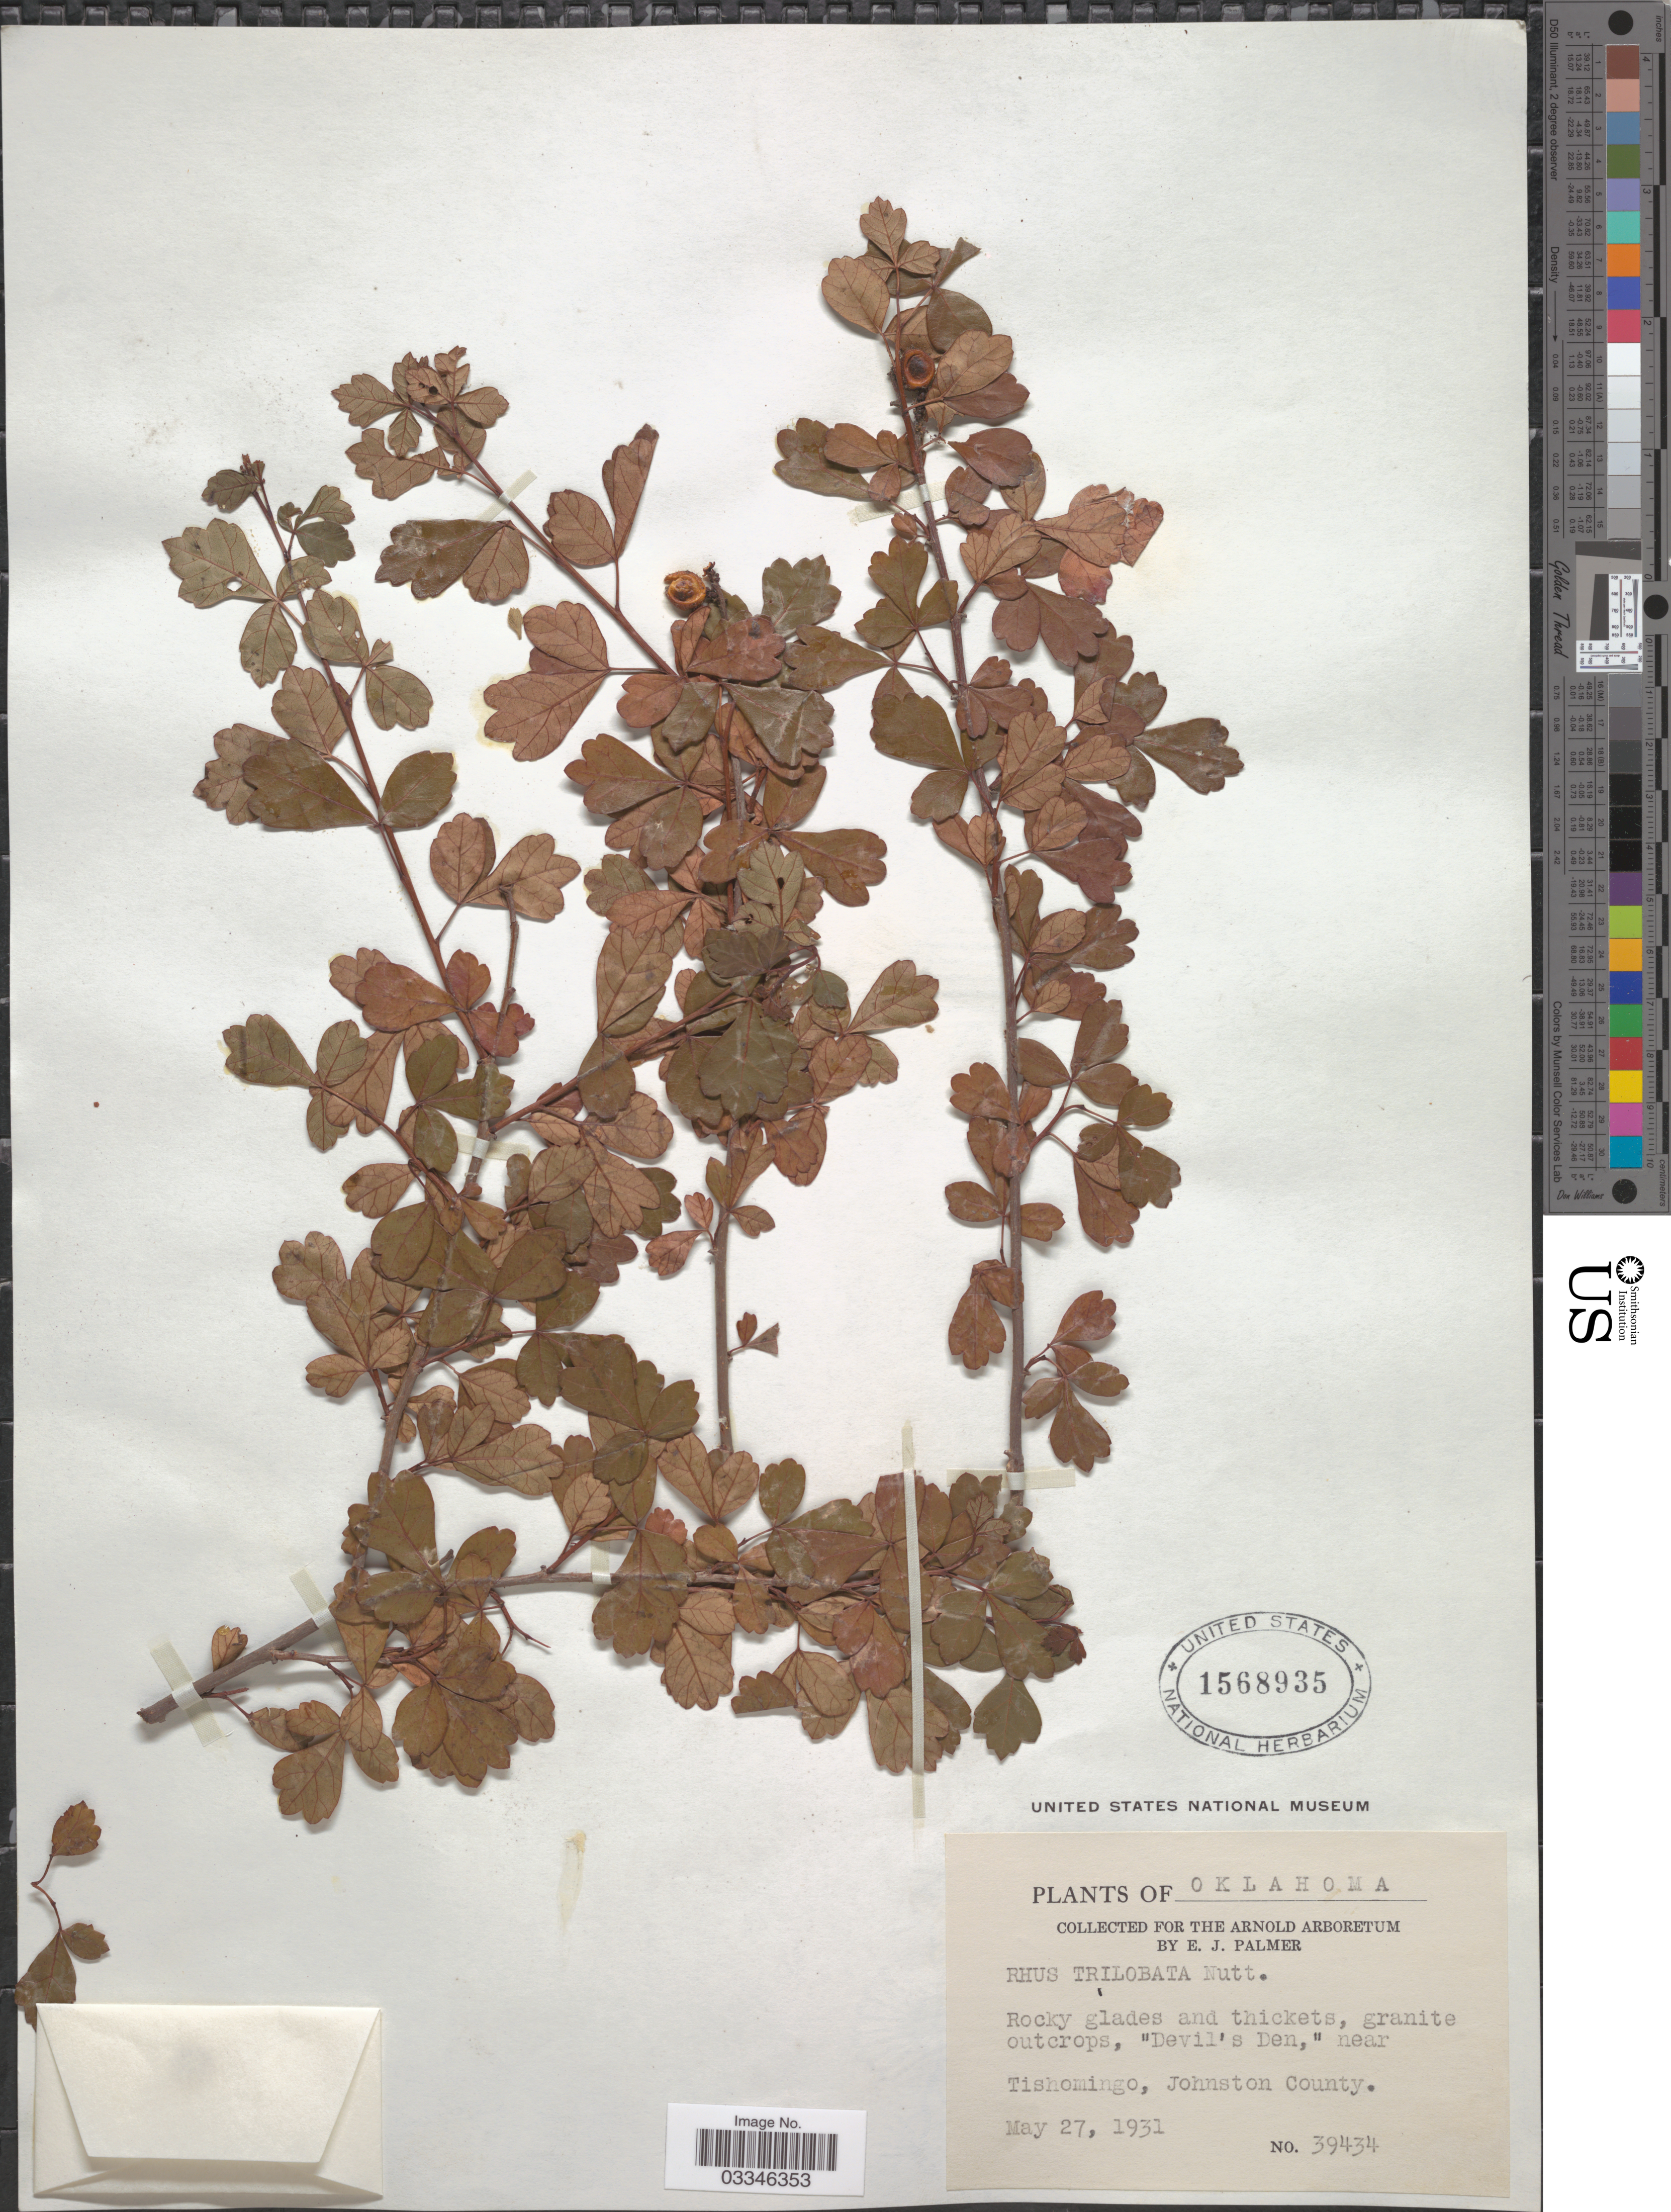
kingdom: Plantae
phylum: Tracheophyta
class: Magnoliopsida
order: Sapindales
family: Anacardiaceae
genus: Rhus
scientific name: Rhus trilobata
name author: Nutt.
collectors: E. J. Palmer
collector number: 39434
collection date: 1931-05-27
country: United States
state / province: Oklahoma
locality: Rocky glades and thickets, granite outcrops, "Devil's Den," near Tishomingo, Johnston County.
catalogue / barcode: US 1568935